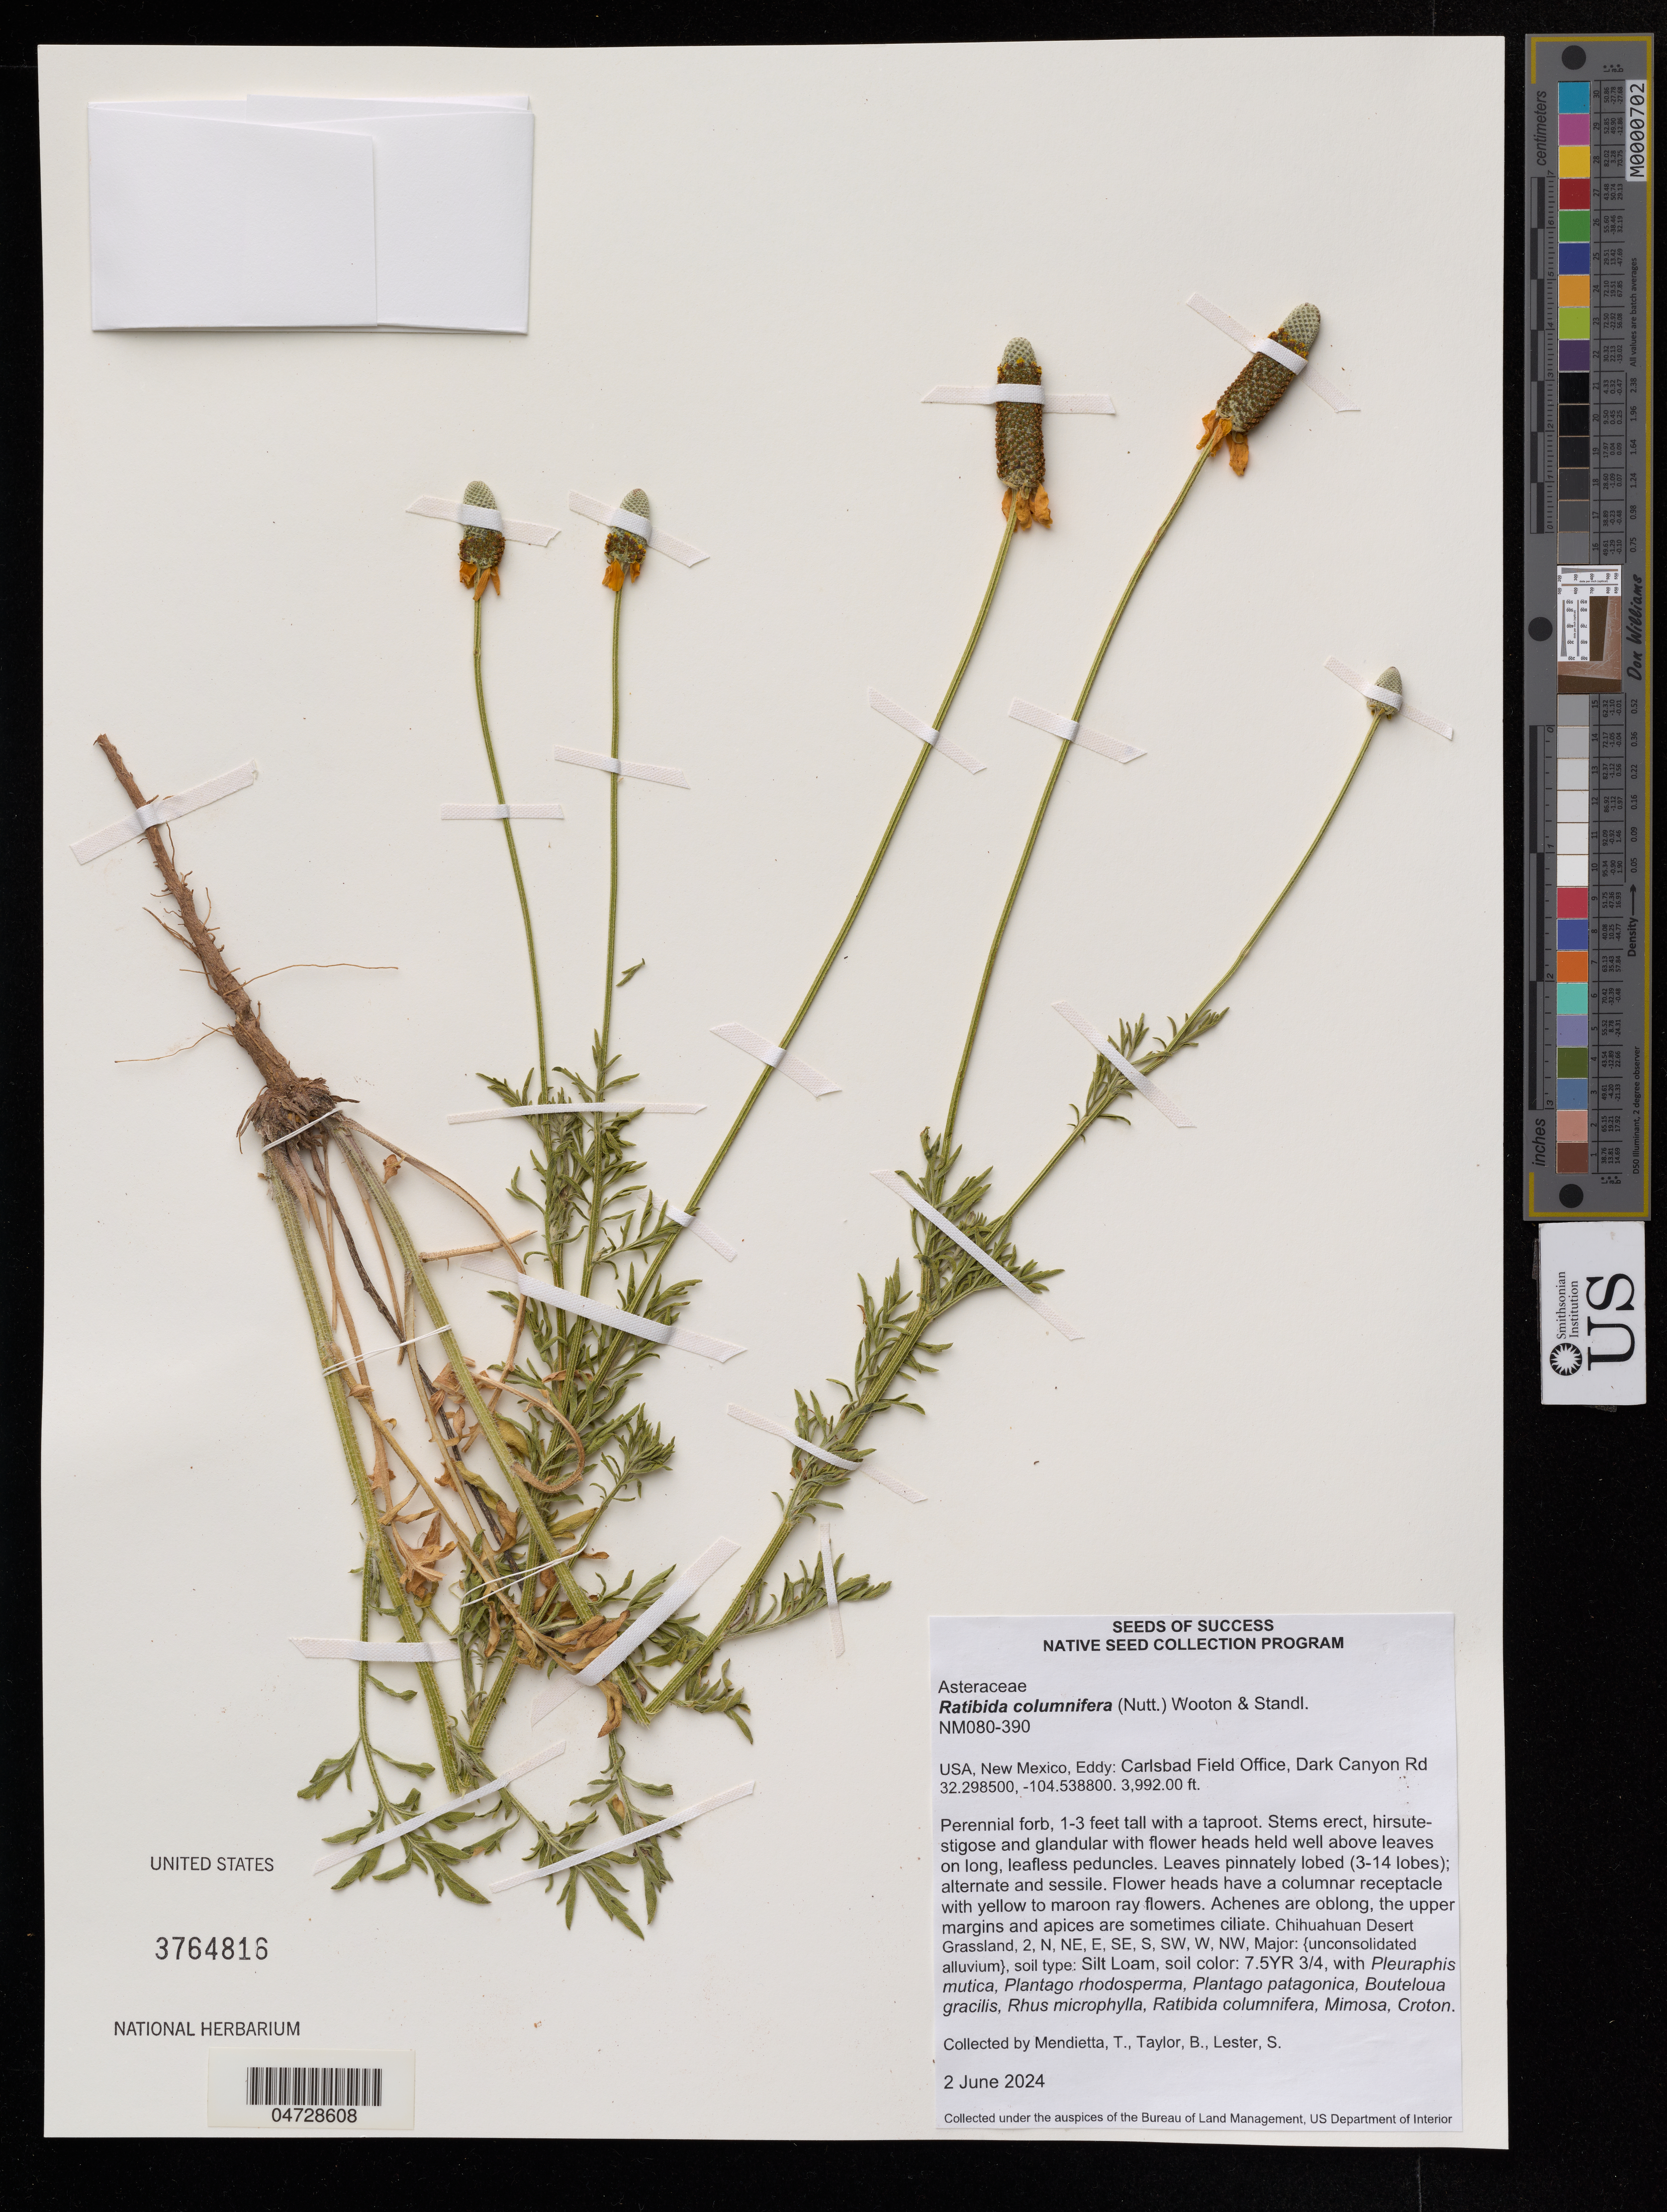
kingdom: Plantae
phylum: Tracheophyta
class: Magnoliopsida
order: Asterales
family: Asteraceae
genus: Ratibida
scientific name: Ratibida columnifera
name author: (Nutt.) Wooton & Standl.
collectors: T. Mendietta & B. Taylor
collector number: NM080-390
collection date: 2024-06-02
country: United States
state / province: New Mexico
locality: Eddy: Carlsbad Field Office, Dark Canyon Rd.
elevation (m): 1217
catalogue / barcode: US 3764816